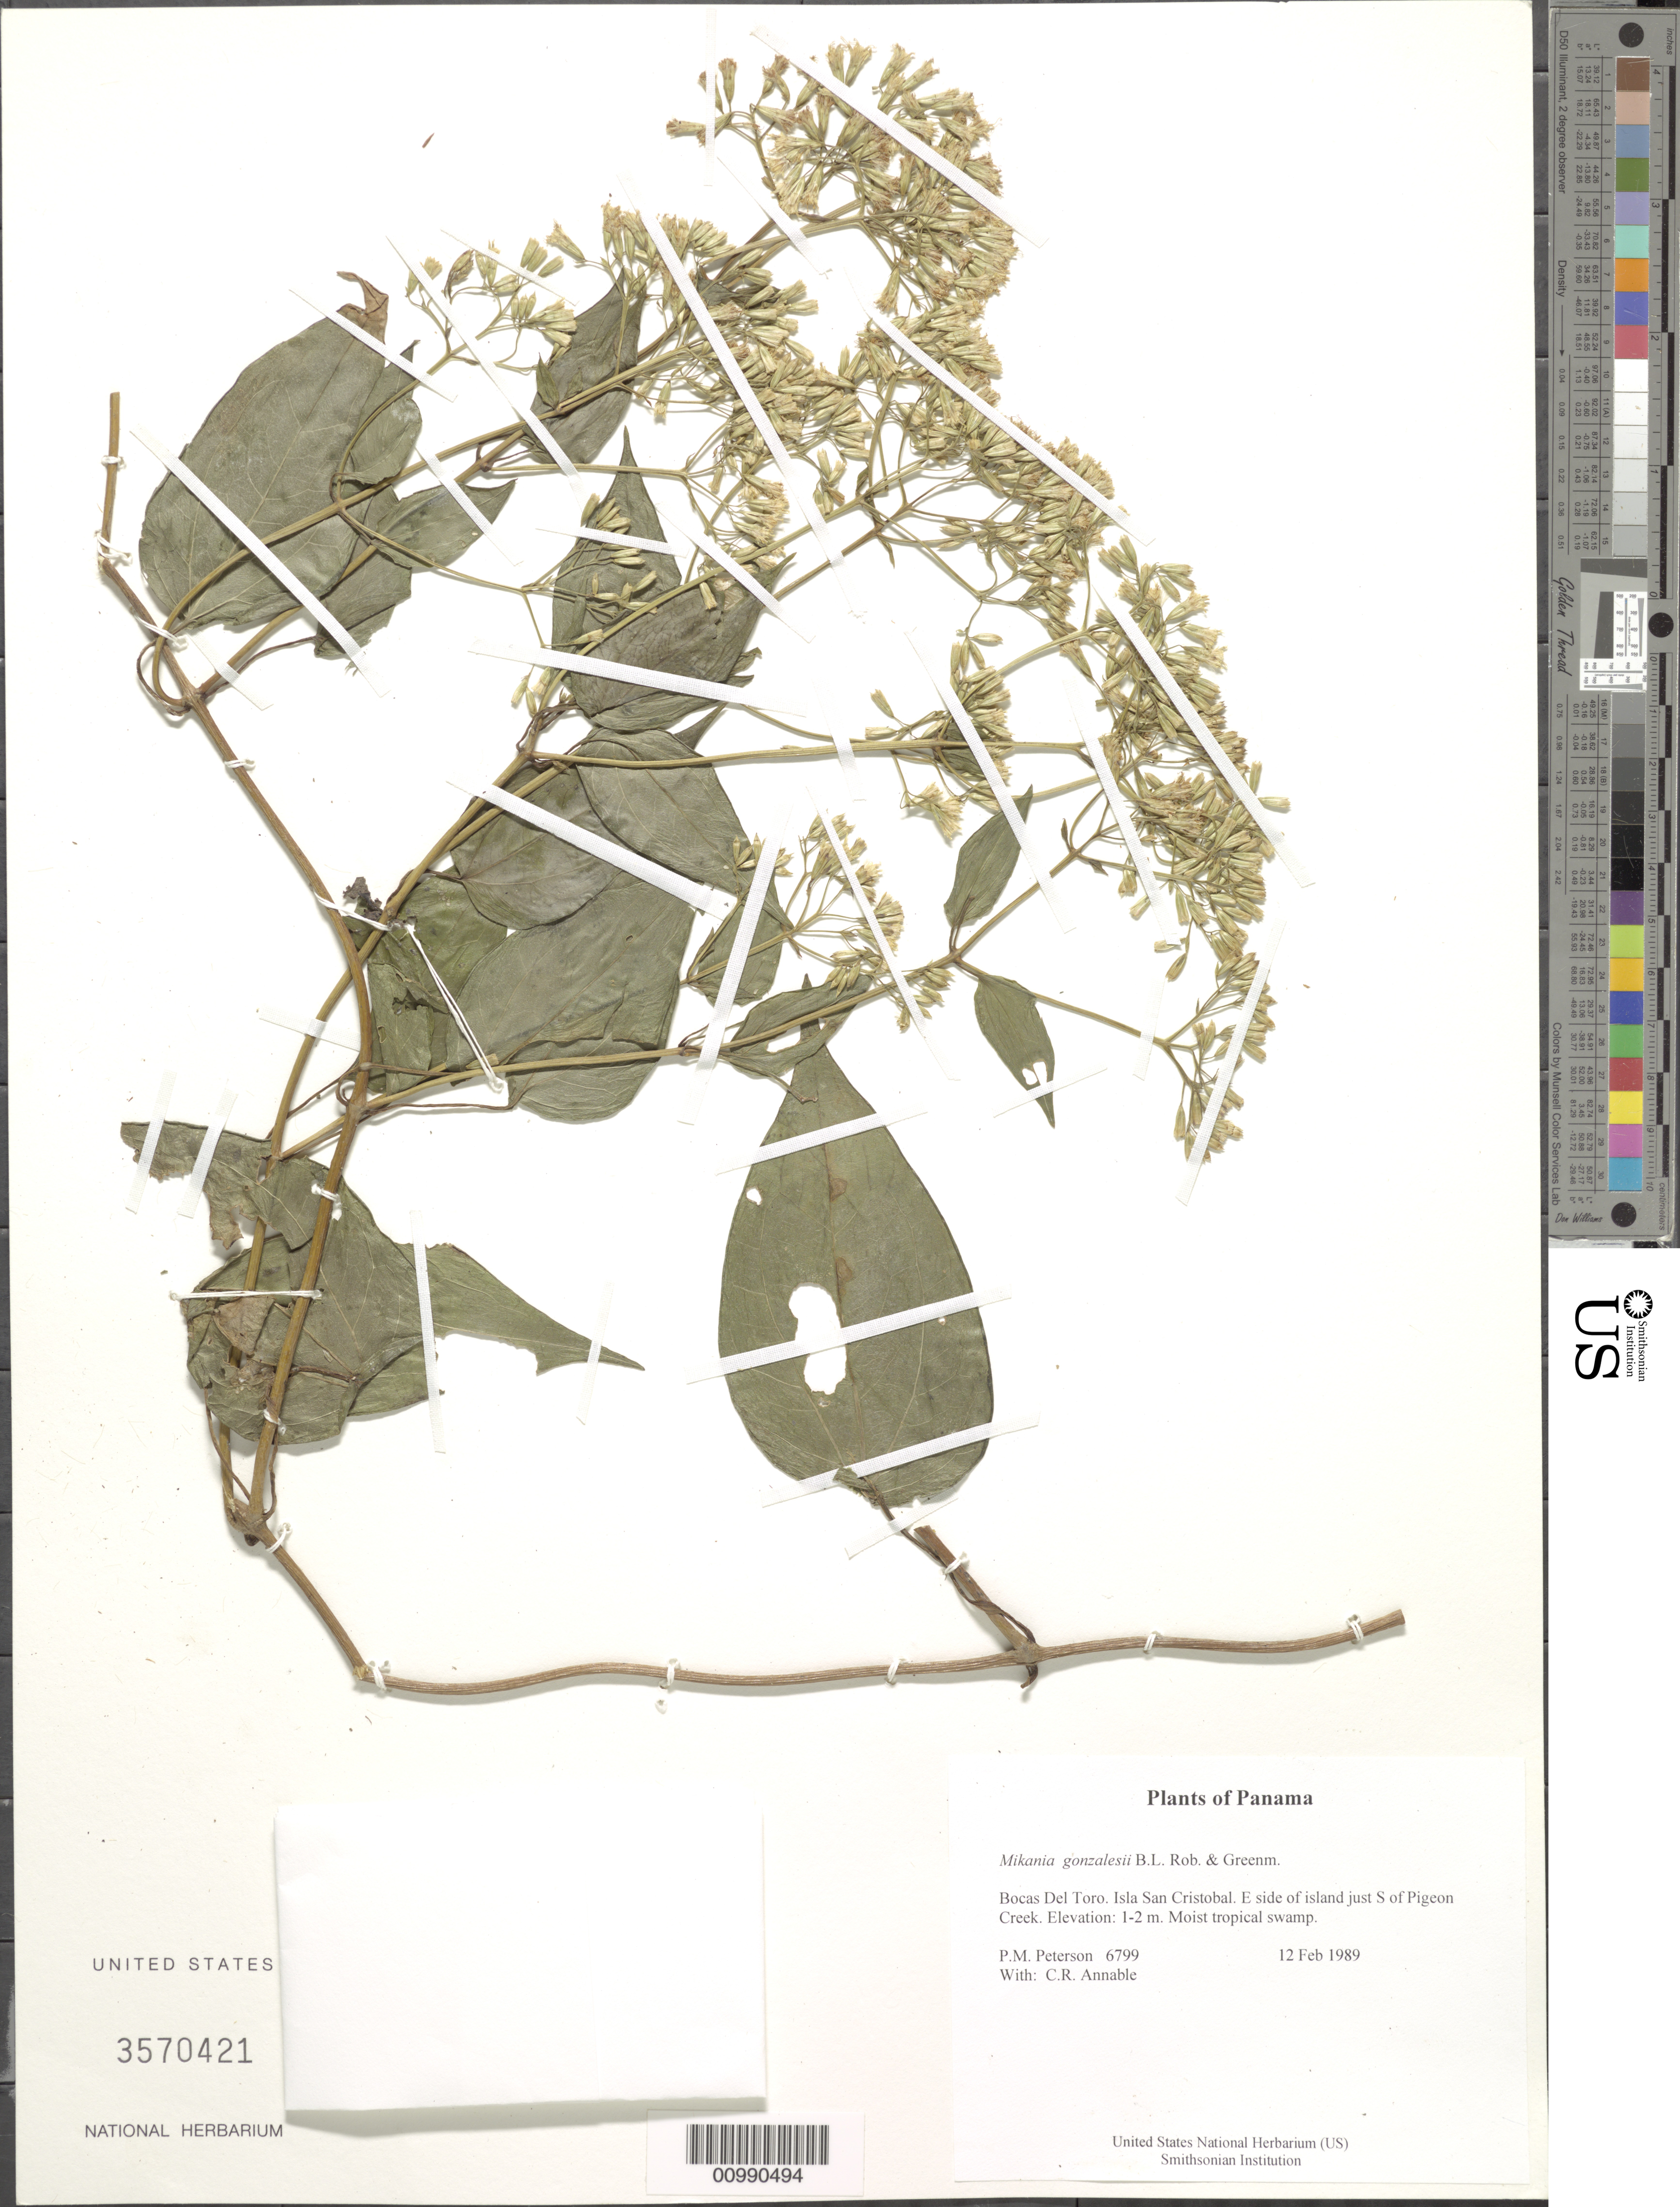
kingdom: Plantae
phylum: Tracheophyta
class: Magnoliopsida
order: Asterales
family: Asteraceae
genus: Mikania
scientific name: Mikania gonzalesii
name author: B.L. Rob. & Greenm.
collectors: P. M. Peterson & C. R. Annable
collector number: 06799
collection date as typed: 12 Feb 1989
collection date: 1989-02-12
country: Panama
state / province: Bocas del Toro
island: San Cristobal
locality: E side of island just S of Pigeon Creek.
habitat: Moist tropical swamp.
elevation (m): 1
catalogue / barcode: US 3570421